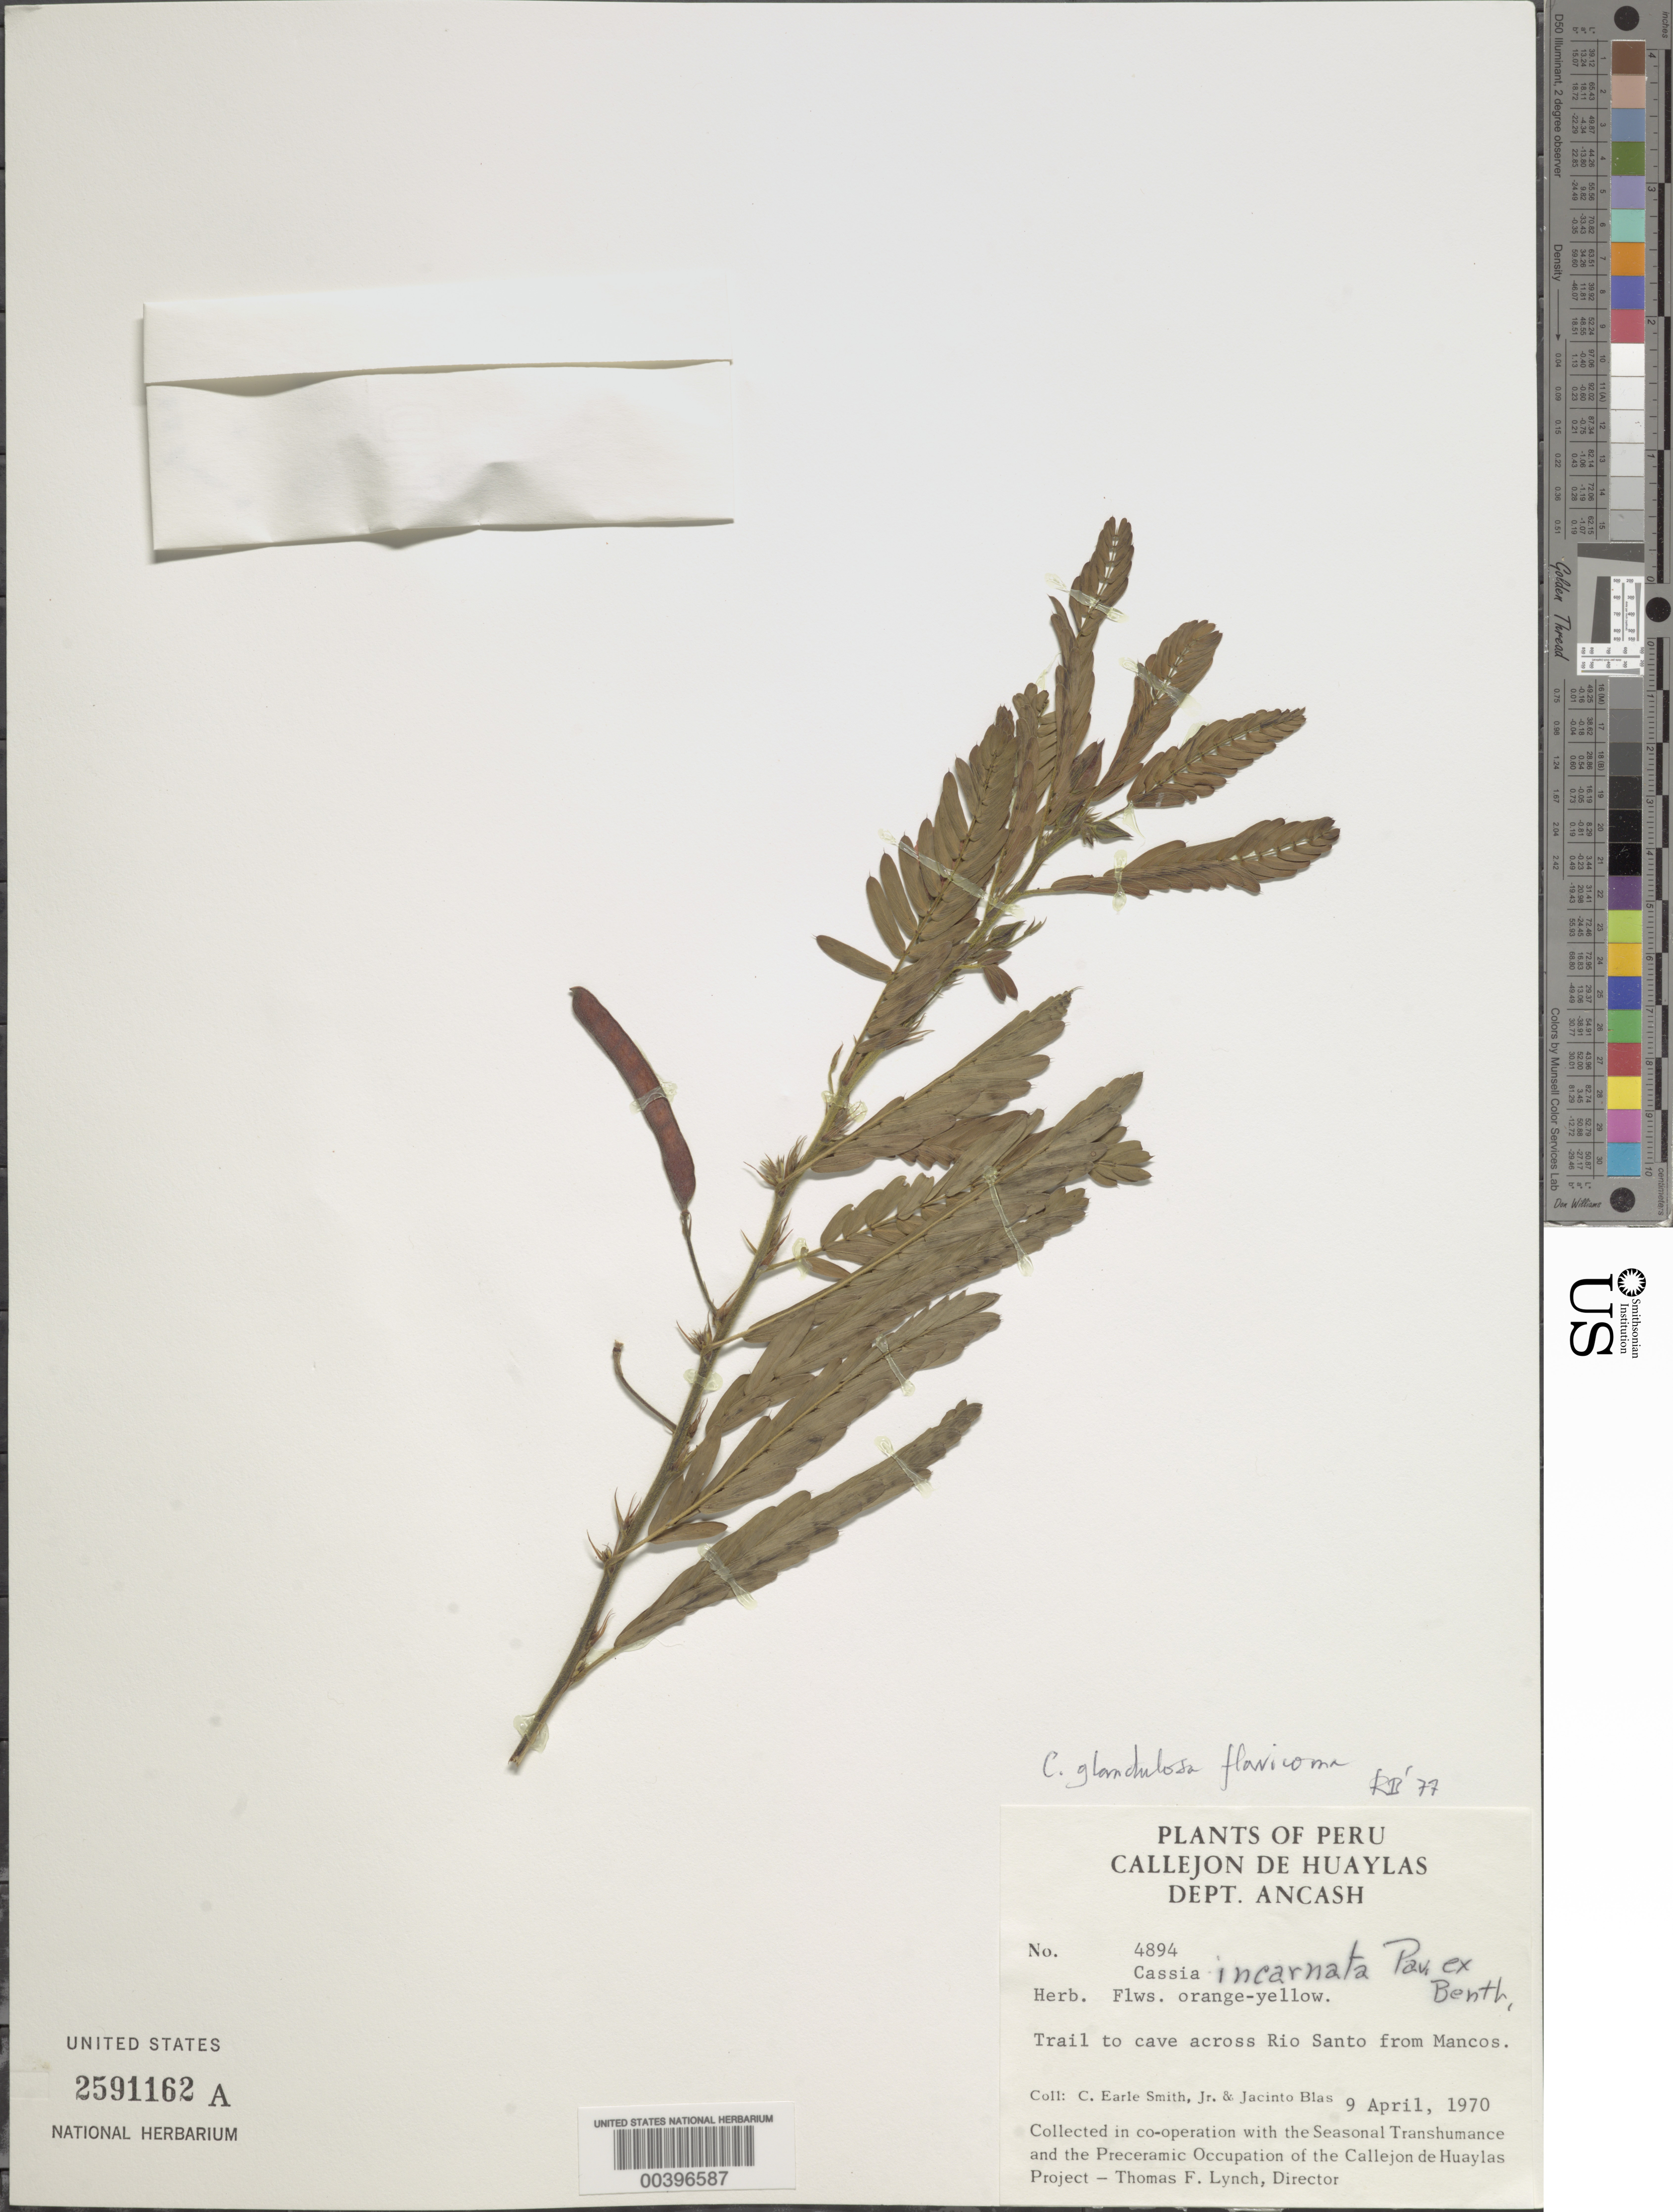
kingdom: Plantae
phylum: Tracheophyta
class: Magnoliopsida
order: Fabales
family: Fabaceae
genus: Chamaecrista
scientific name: Chamaecrista glandulosa var. flavicoma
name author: (Kunth) H.S. Irwin & Barneby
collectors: C. E. Smith Jr. & J. Blas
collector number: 4894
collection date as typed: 09 Apr 1970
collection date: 1970-04-09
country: Peru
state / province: Ancash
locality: trail to cave across Río Santo from Mancos; Callejón de Huaylas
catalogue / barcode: US 2591162A